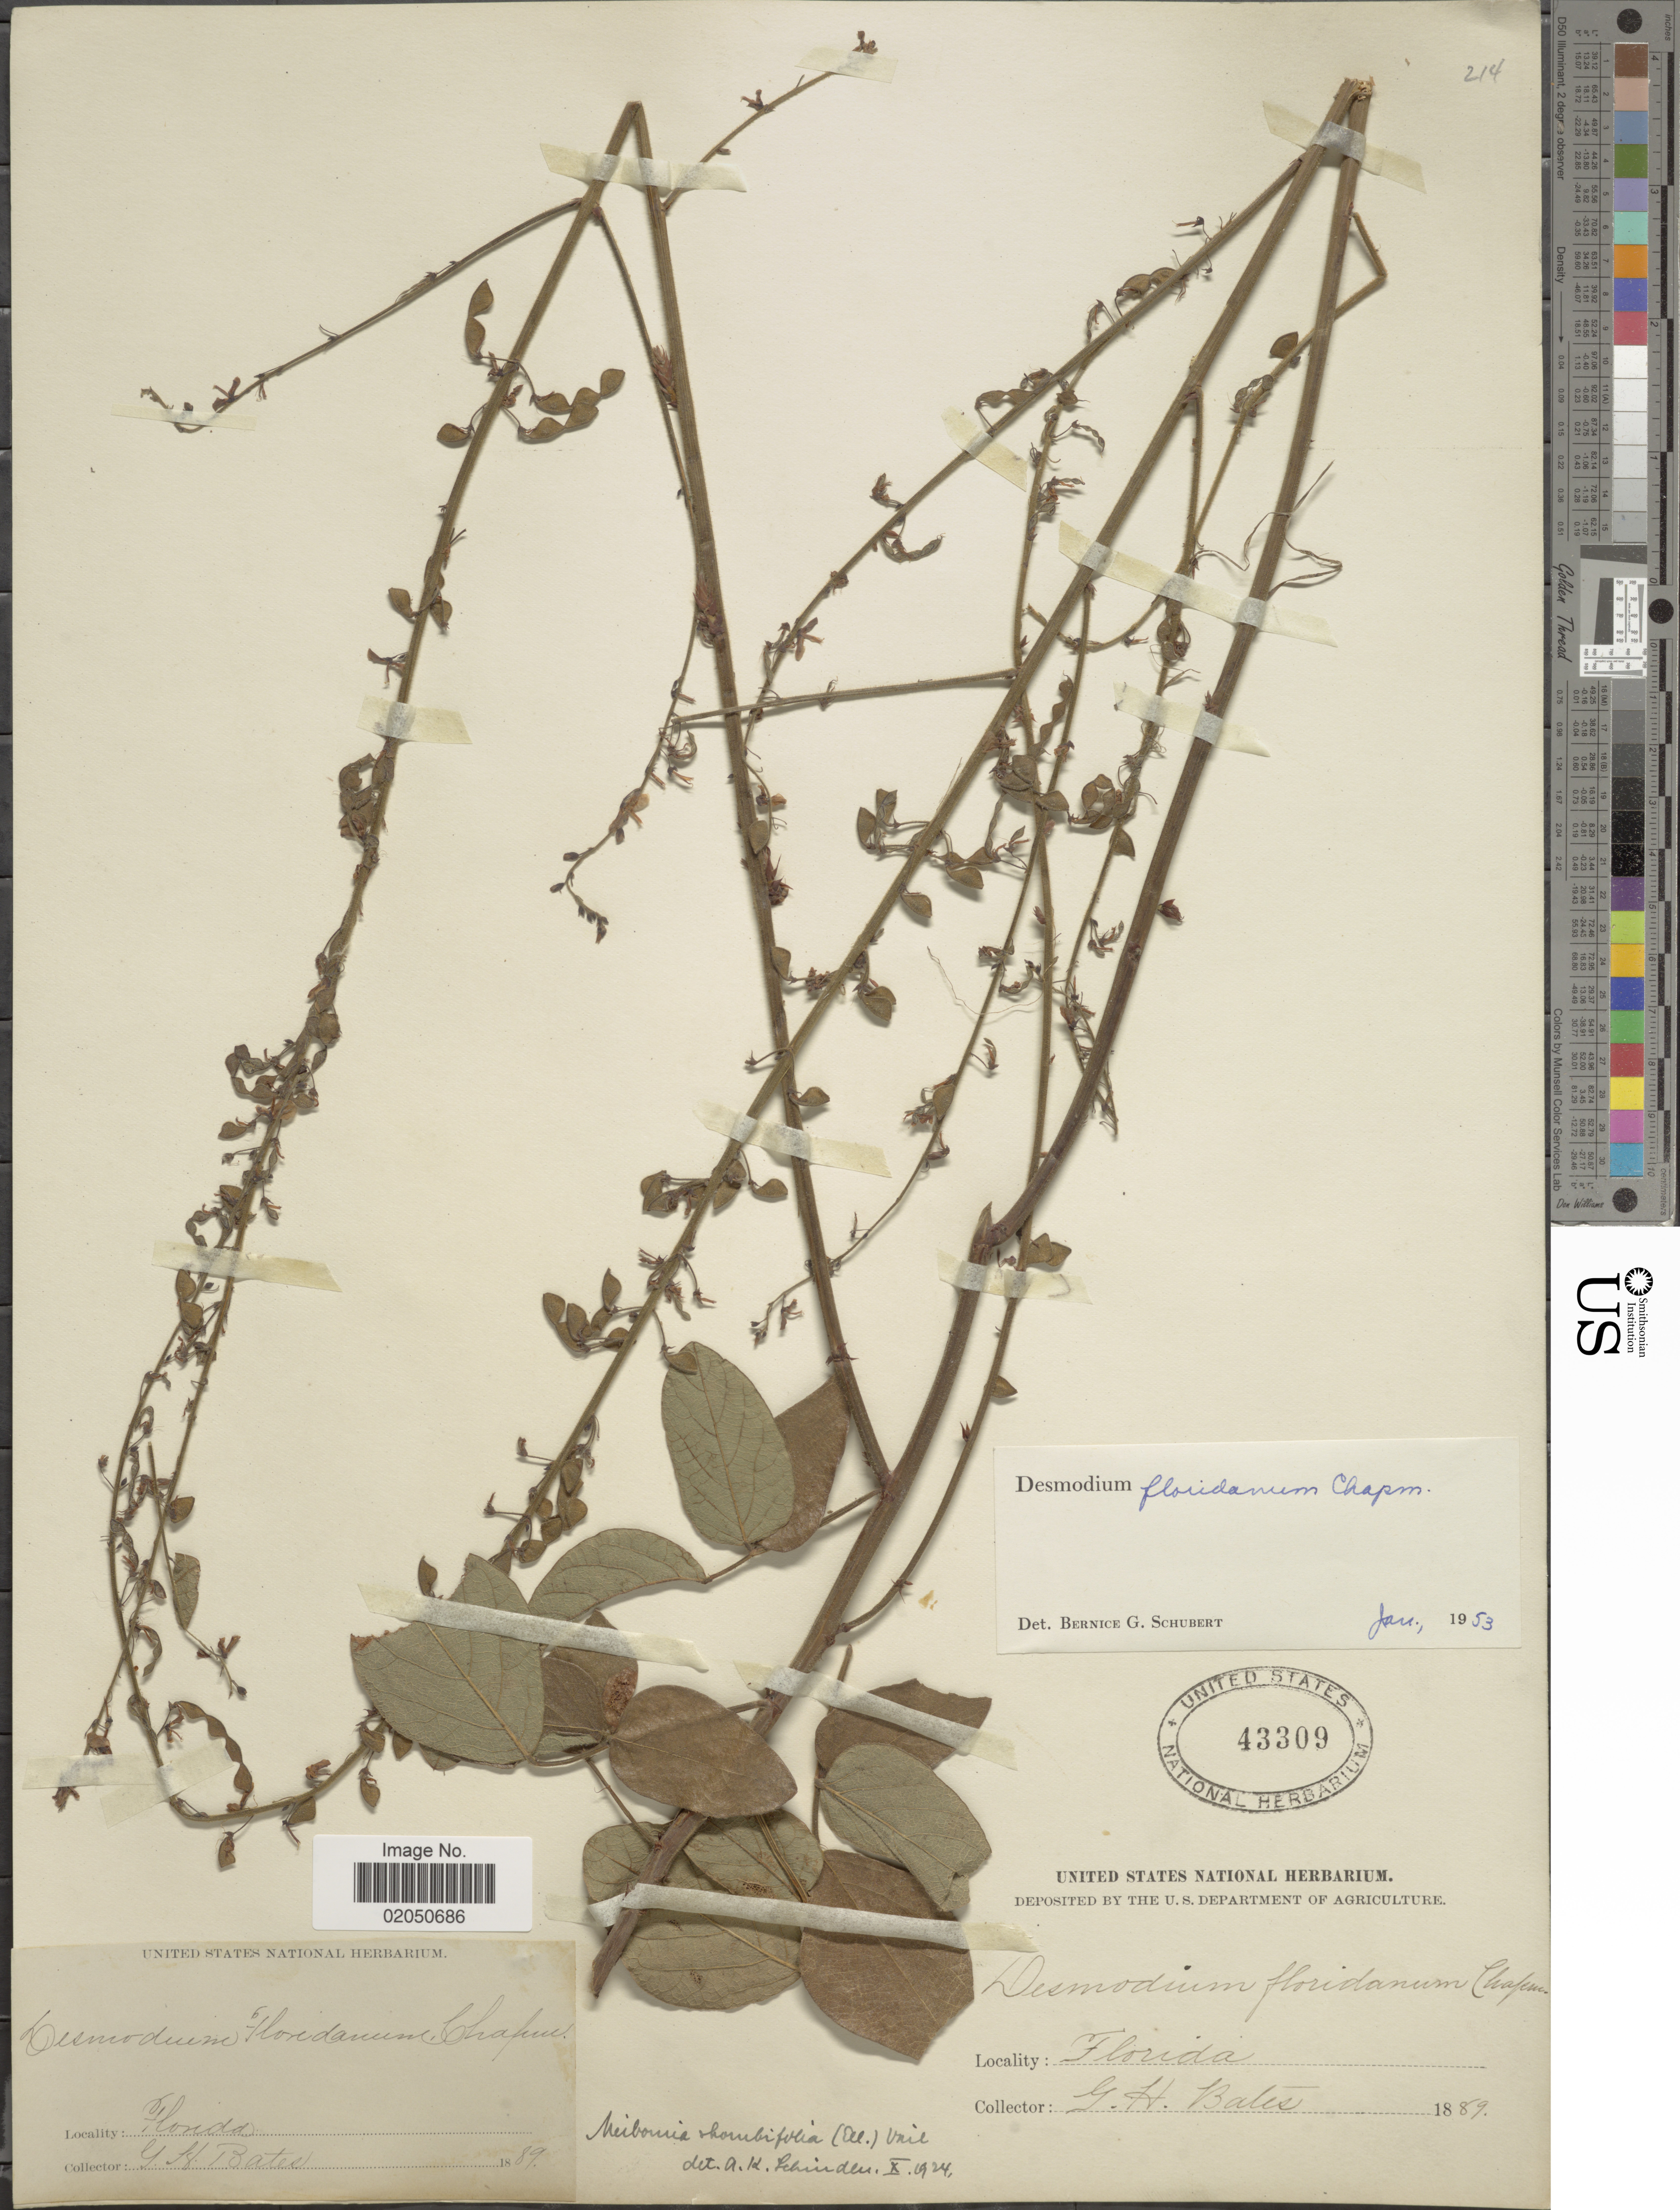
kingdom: Plantae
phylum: Tracheophyta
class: Magnoliopsida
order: Fabales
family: Fabaceae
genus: Desmodium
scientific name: Desmodium floridanum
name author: Chapm.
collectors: G. Bates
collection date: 1889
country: United States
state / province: Florida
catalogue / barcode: US 43309